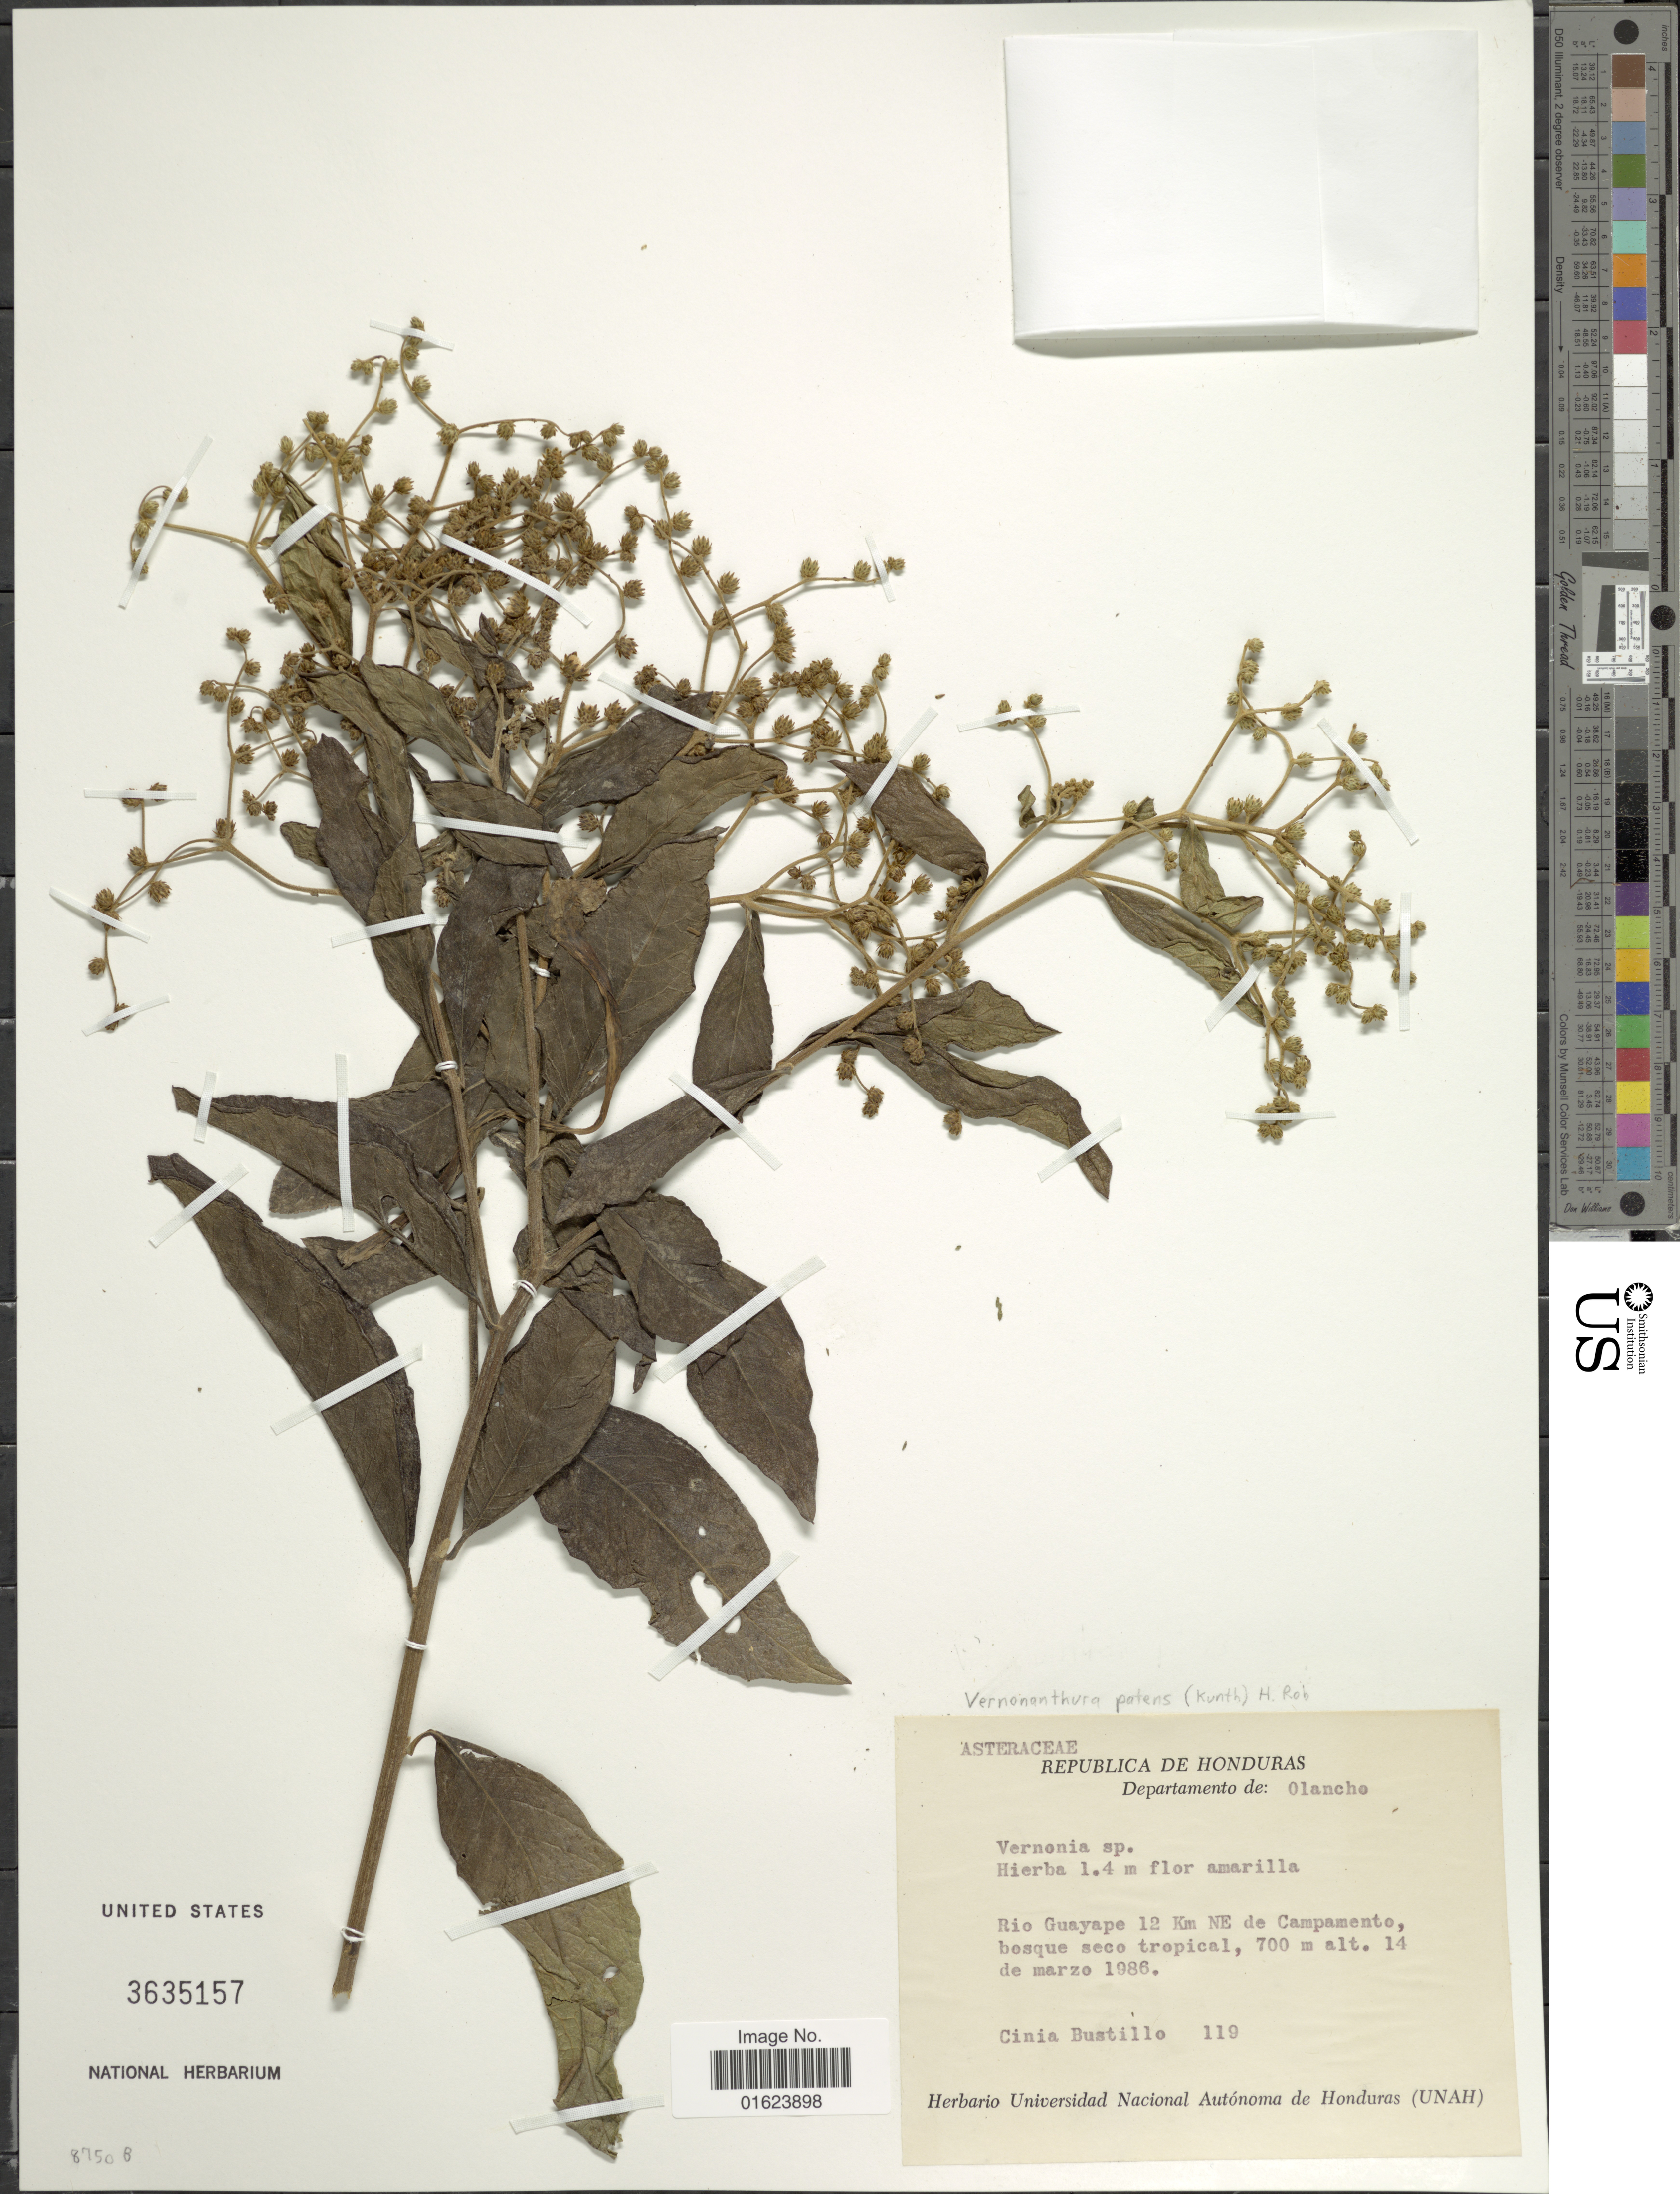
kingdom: Plantae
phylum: Tracheophyta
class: Magnoliopsida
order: Asterales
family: Asteraceae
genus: Vernonanthura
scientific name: Vernonanthura patens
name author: (Kunth) H. Rob.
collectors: C. Bustillo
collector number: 119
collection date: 1986-03-14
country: Honduras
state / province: Olancho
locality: Departamento de: Olancho. Rio Guayape 12 Km NE de Campamento, bosque seco tropical.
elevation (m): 700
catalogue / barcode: US 3635157